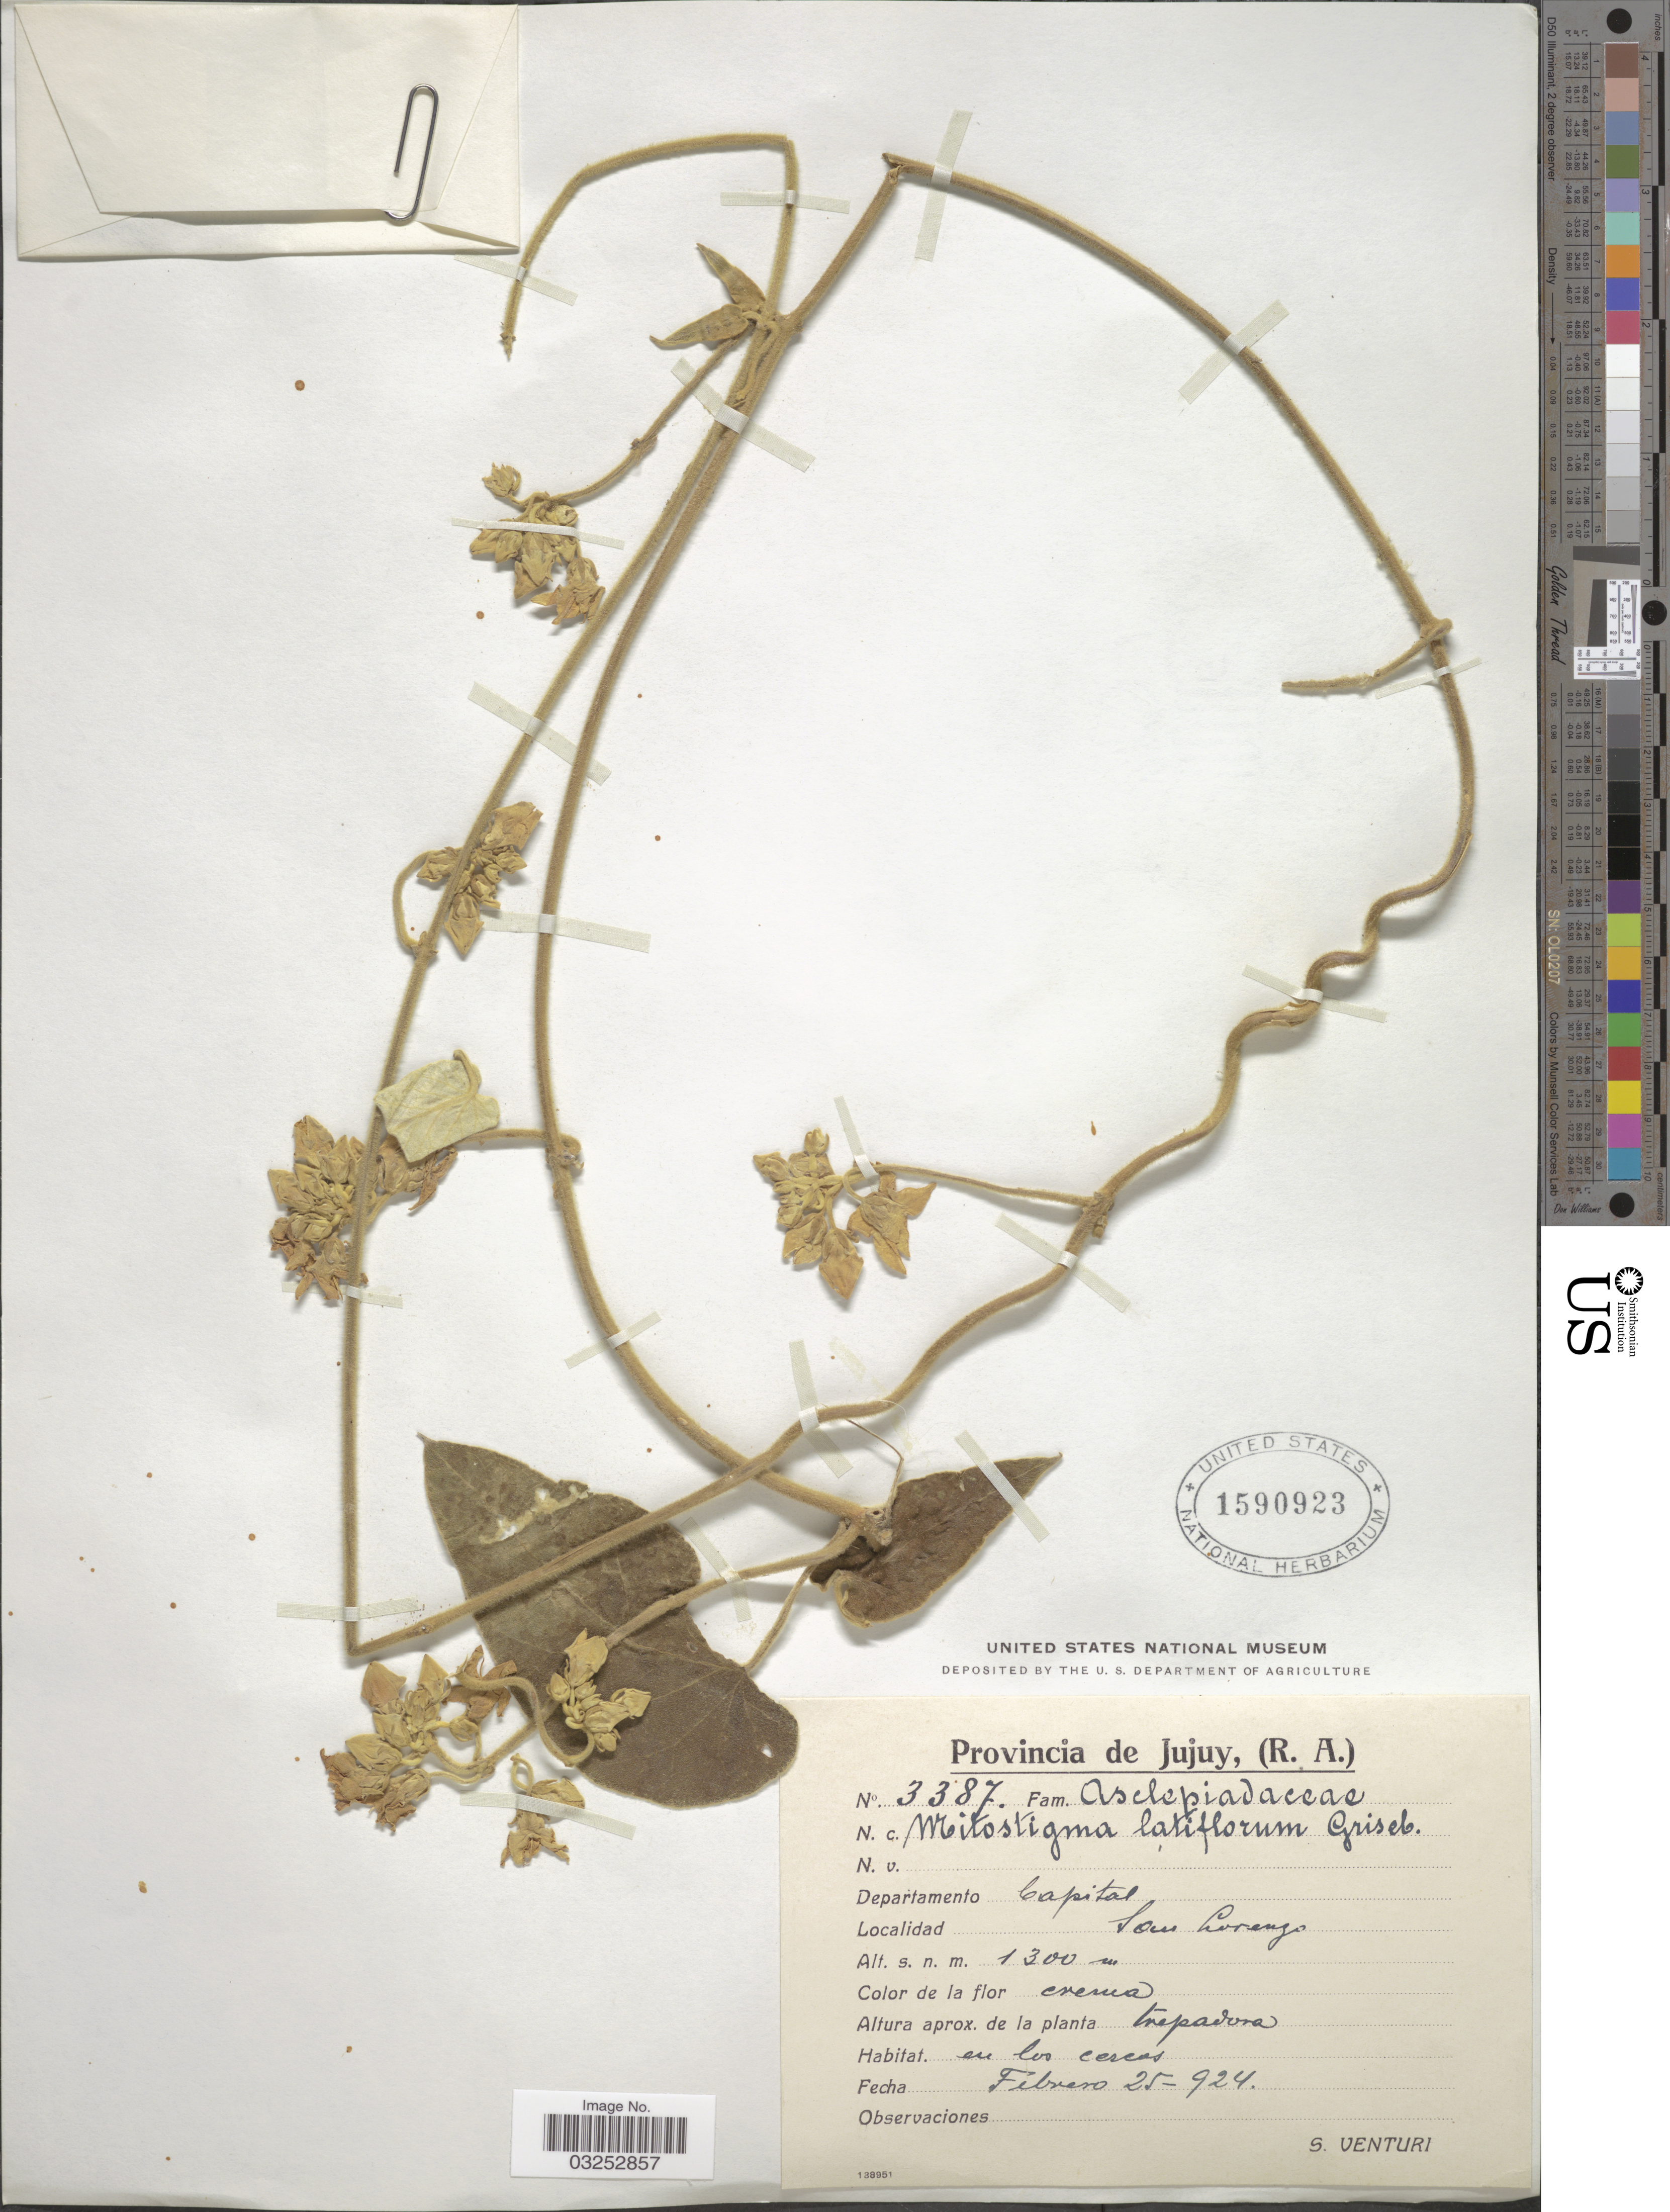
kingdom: Plantae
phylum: Tracheophyta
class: Magnoliopsida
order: Gentianales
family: Apocynaceae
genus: Mitostigma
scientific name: Mitostigma latiflorum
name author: Griseb.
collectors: S. Venturi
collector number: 3387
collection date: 1924-02-25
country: Argentina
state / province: Jujuy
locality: Provincia de Jujuy, (R.A.), Departamento Capital, San Lorenzo.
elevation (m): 1300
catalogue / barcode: US 1590923